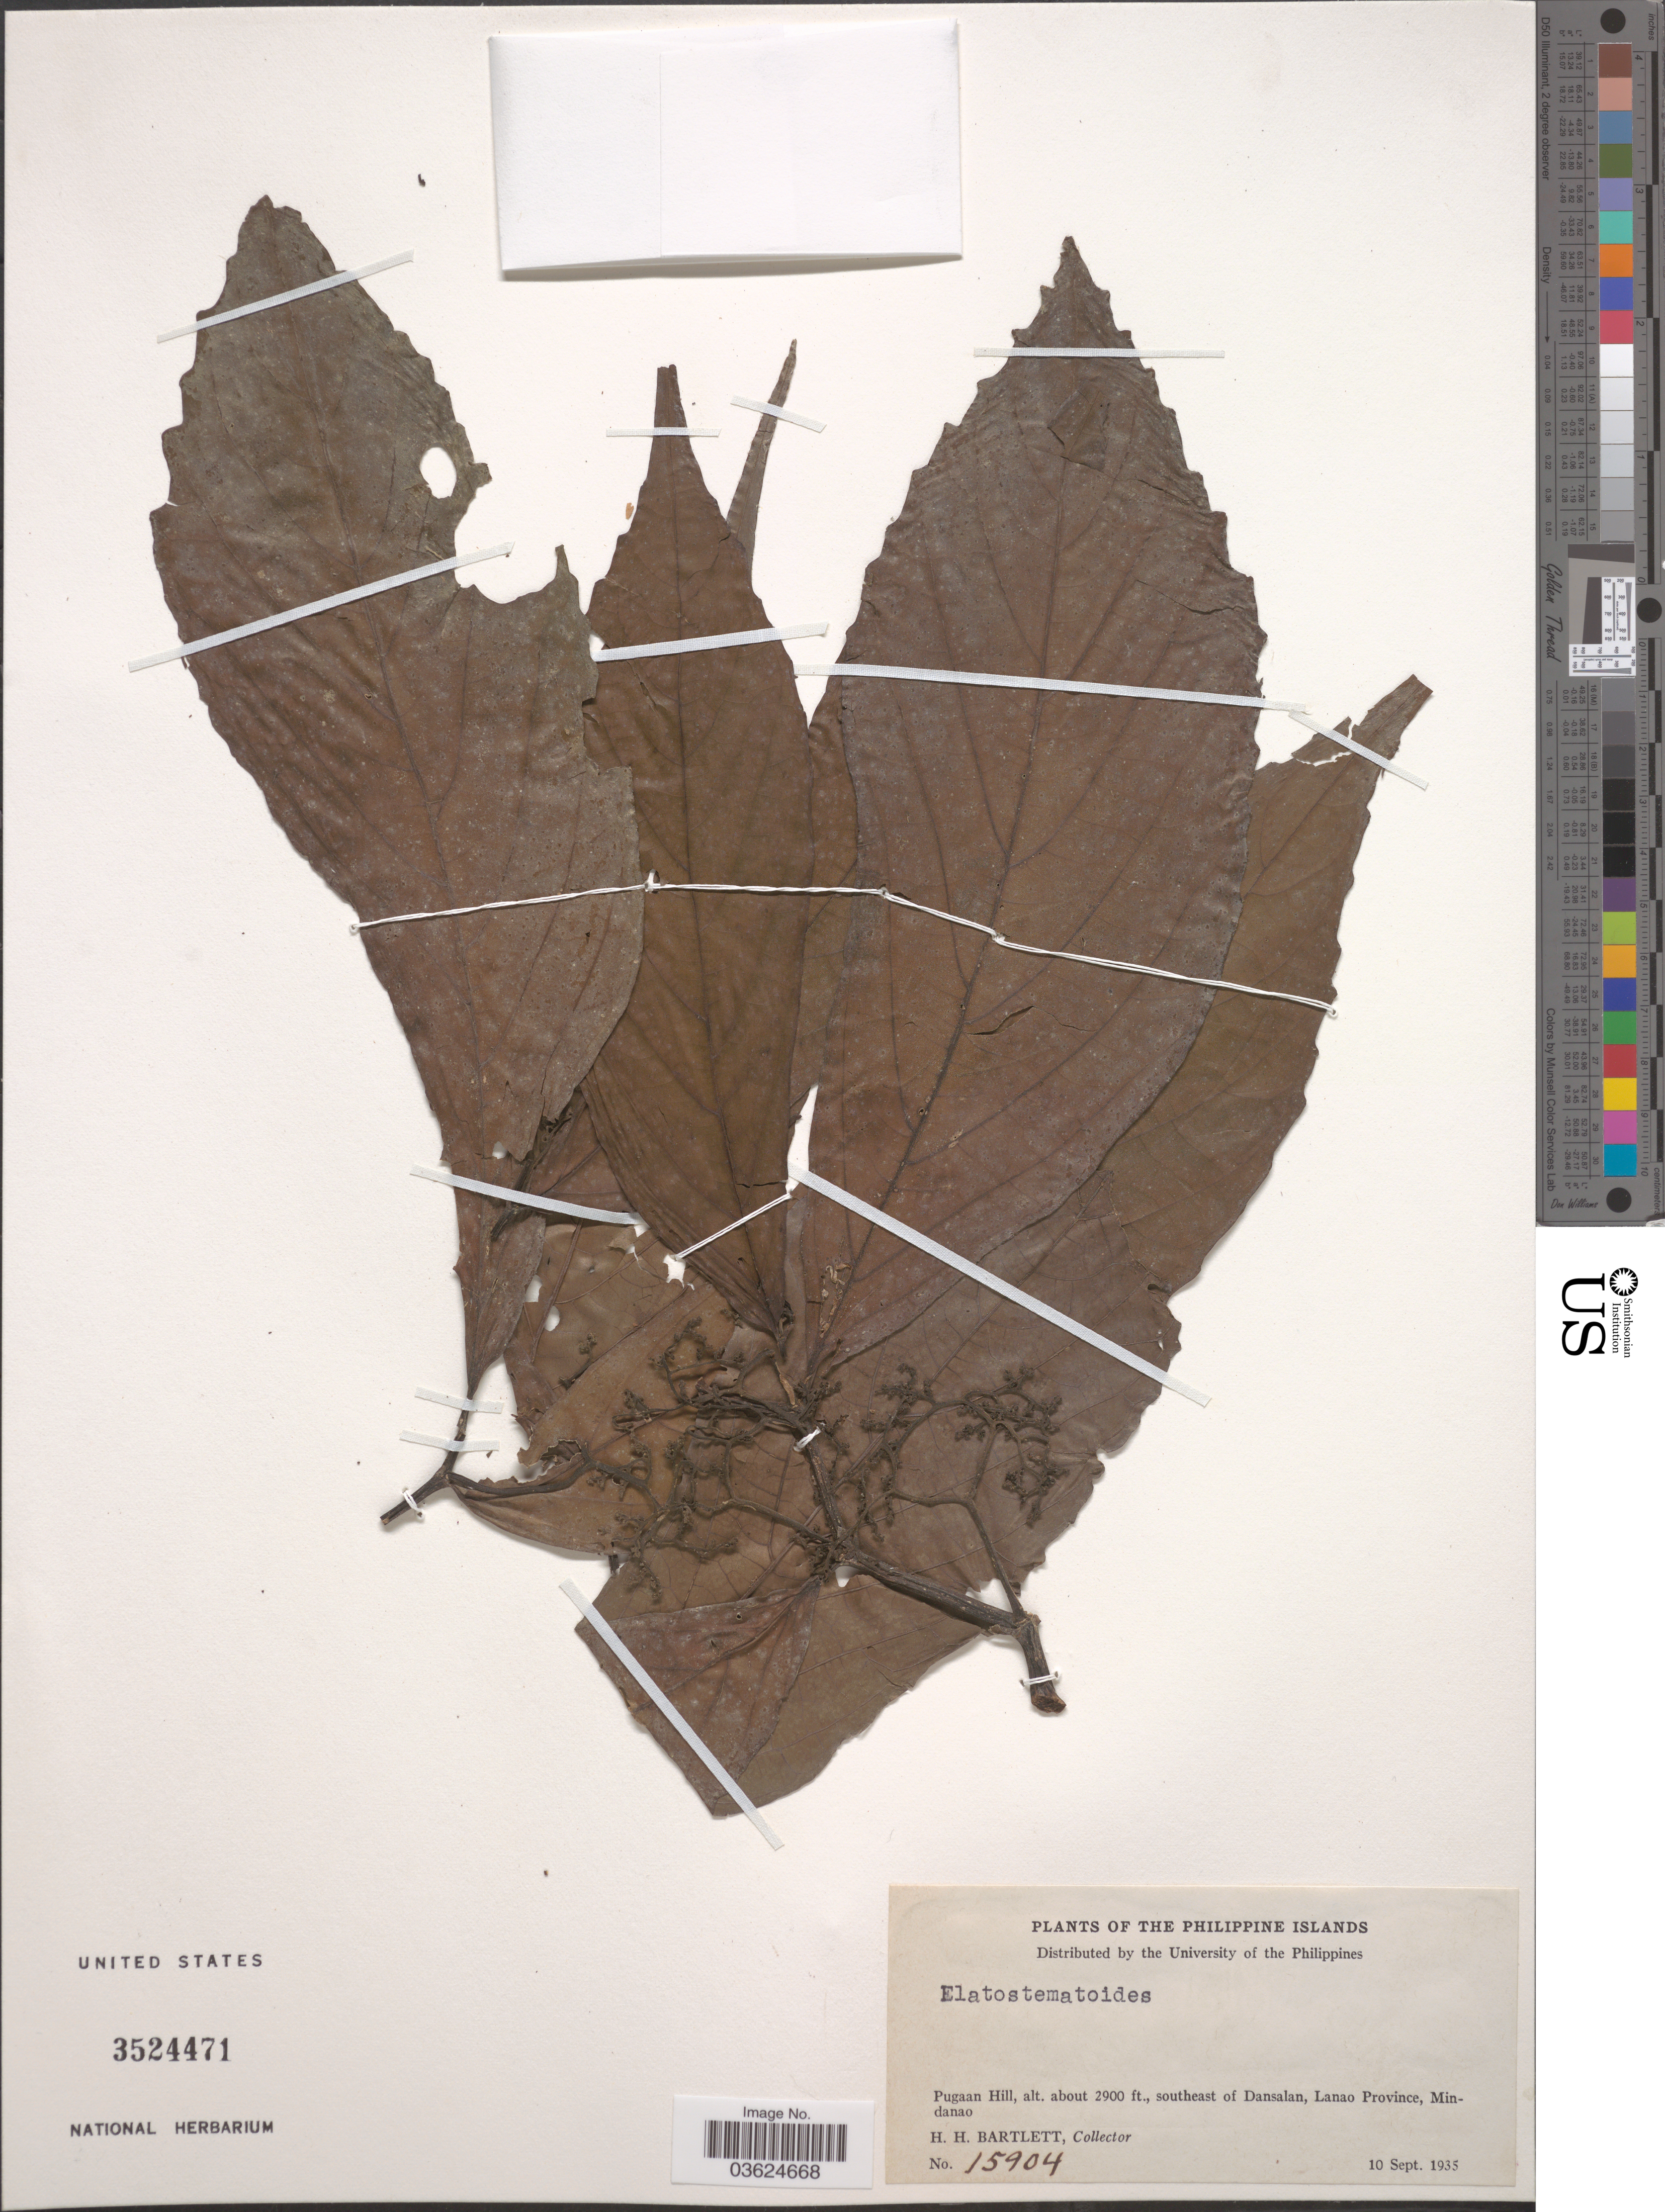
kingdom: Plantae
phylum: Tracheophyta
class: Magnoliopsida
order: Rosales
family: Urticaceae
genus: Elatostematoides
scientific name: Elatostematoides sp.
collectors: H. H. Bartlett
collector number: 15904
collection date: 1935-09-10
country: Philippines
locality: Pugaan Hill, southeast of Dansalan, Lanao Province, Mindanao.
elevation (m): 884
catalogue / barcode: US 3524471